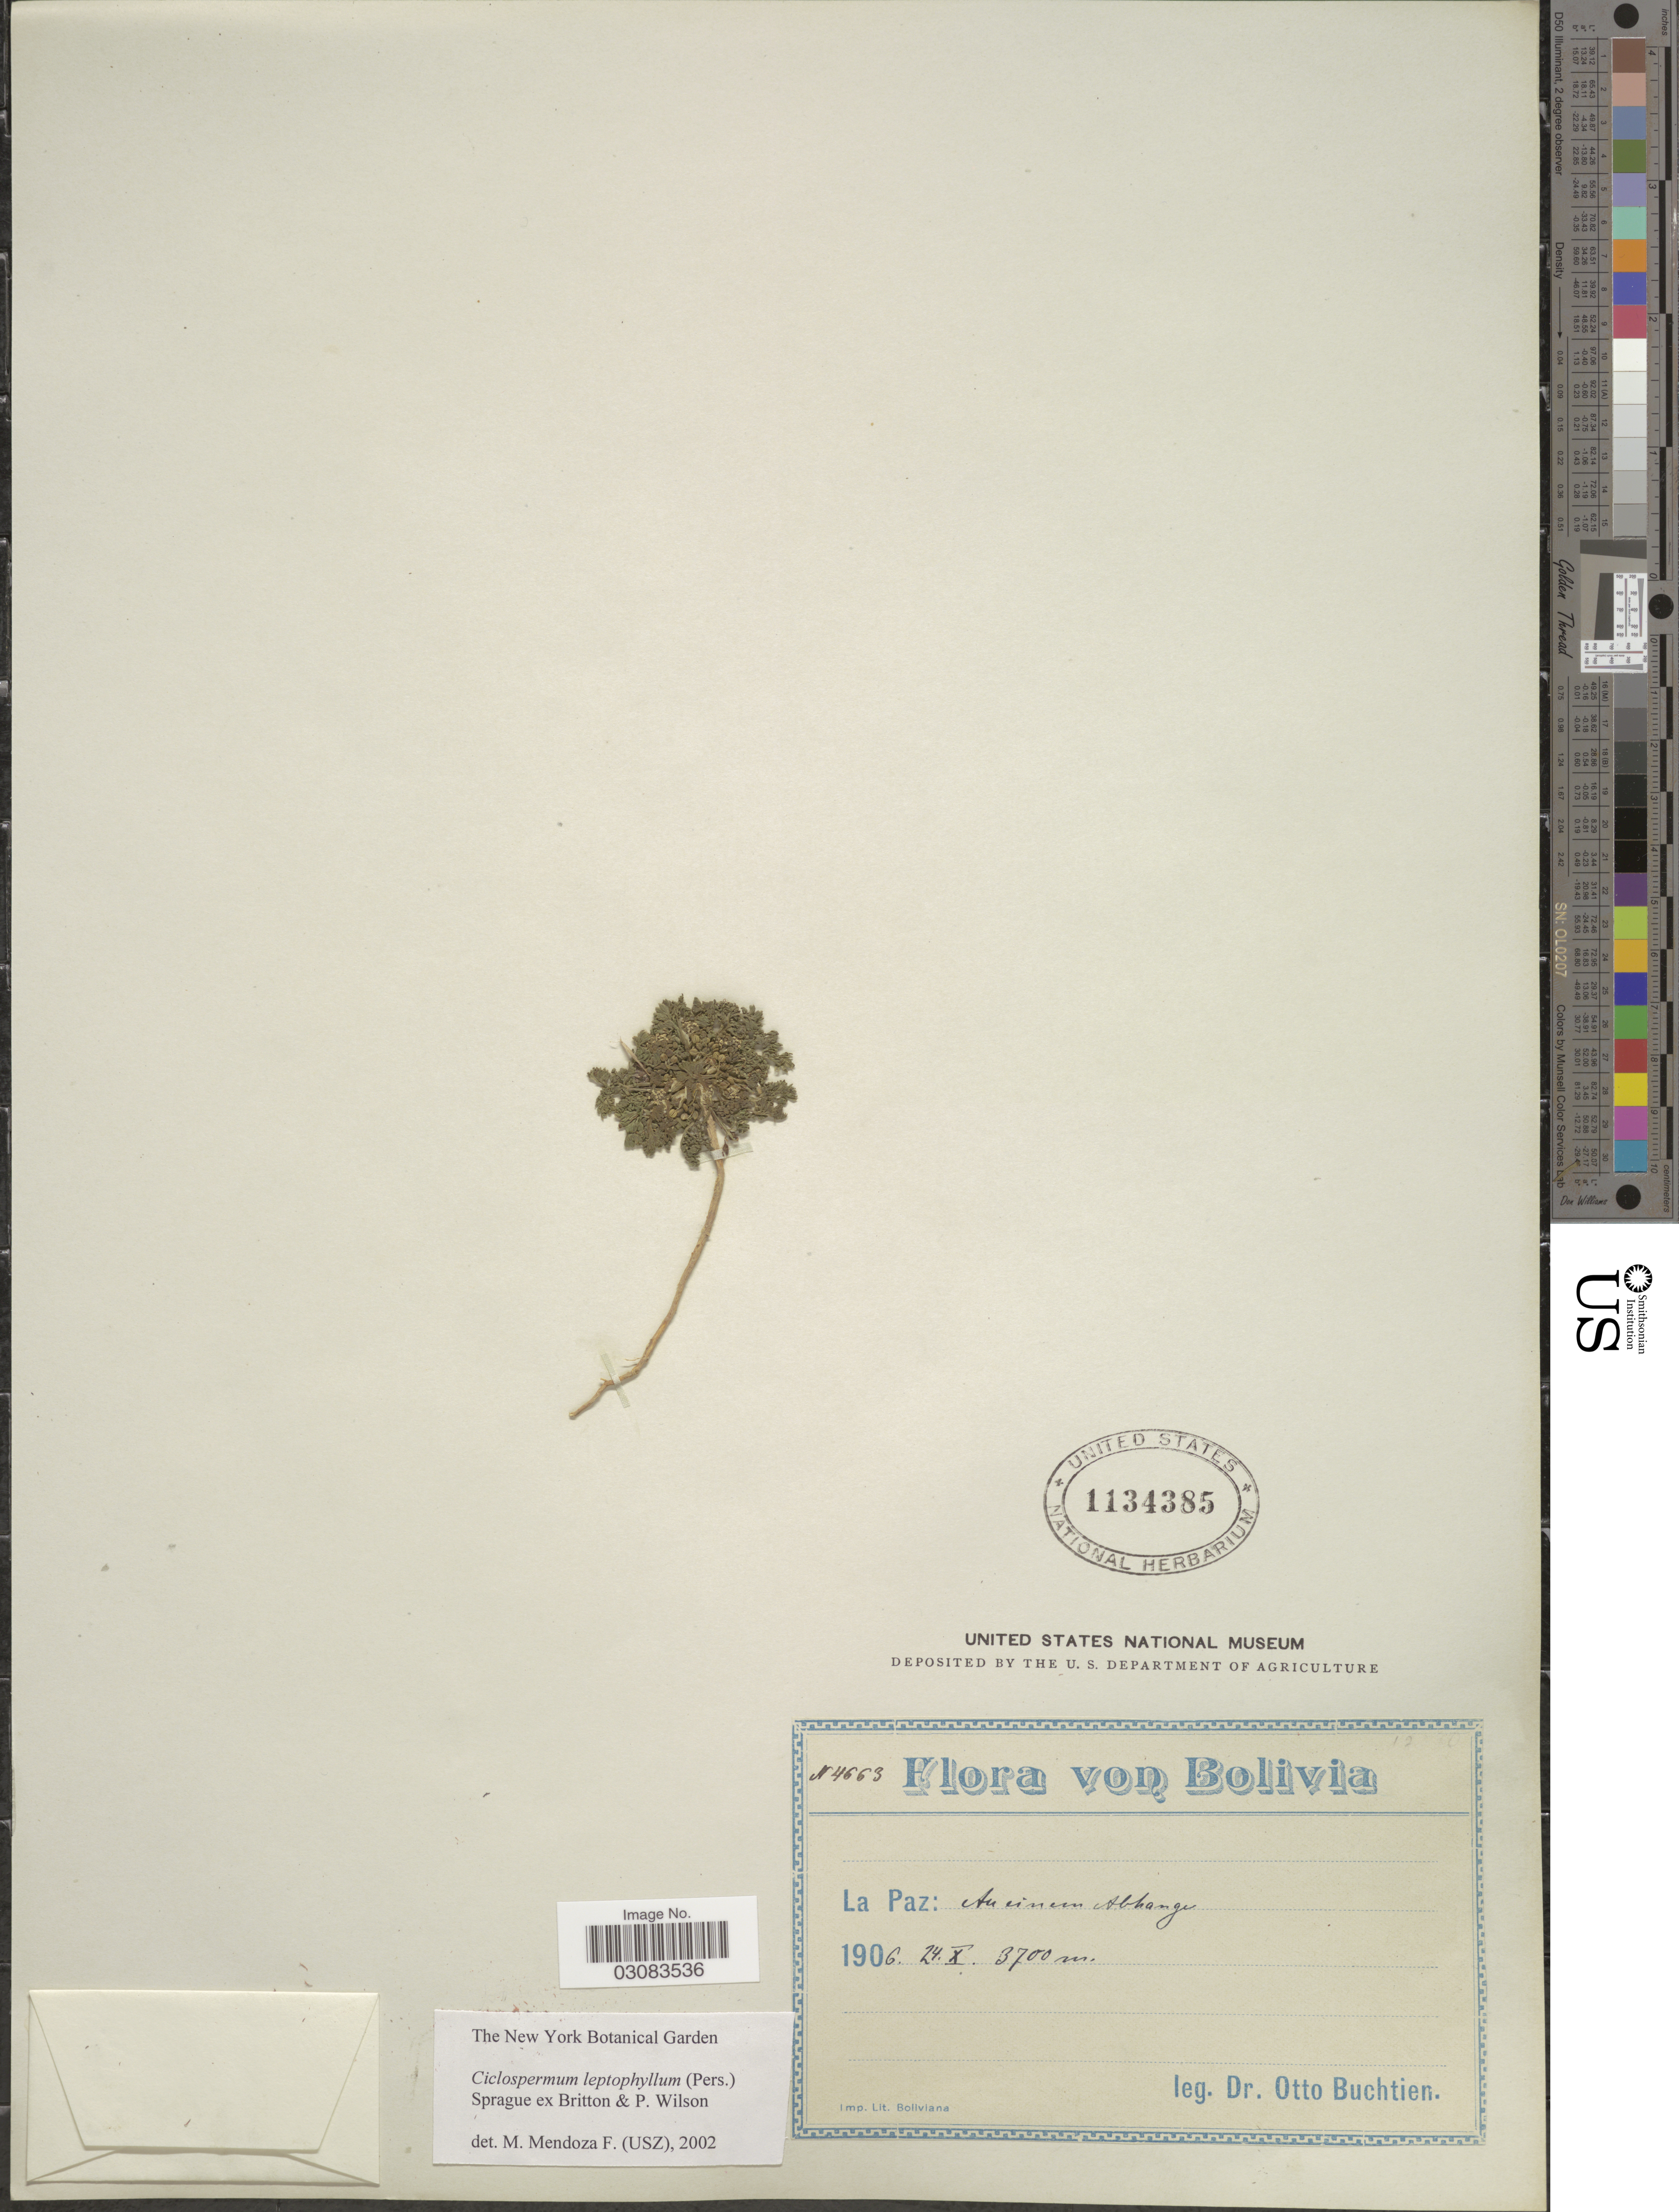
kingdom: Plantae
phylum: Tracheophyta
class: Magnoliopsida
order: Apiales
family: Apiaceae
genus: Cyclospermum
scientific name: Cyclospermum leptophyllum var. leptophyllum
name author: (Pers.) Sprague ex Britton & P. Wilson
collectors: O. Buchtien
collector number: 4663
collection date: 1906-10-24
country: Bolivia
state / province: La Paz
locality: An einem Abhangen.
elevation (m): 3700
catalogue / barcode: US 1134385